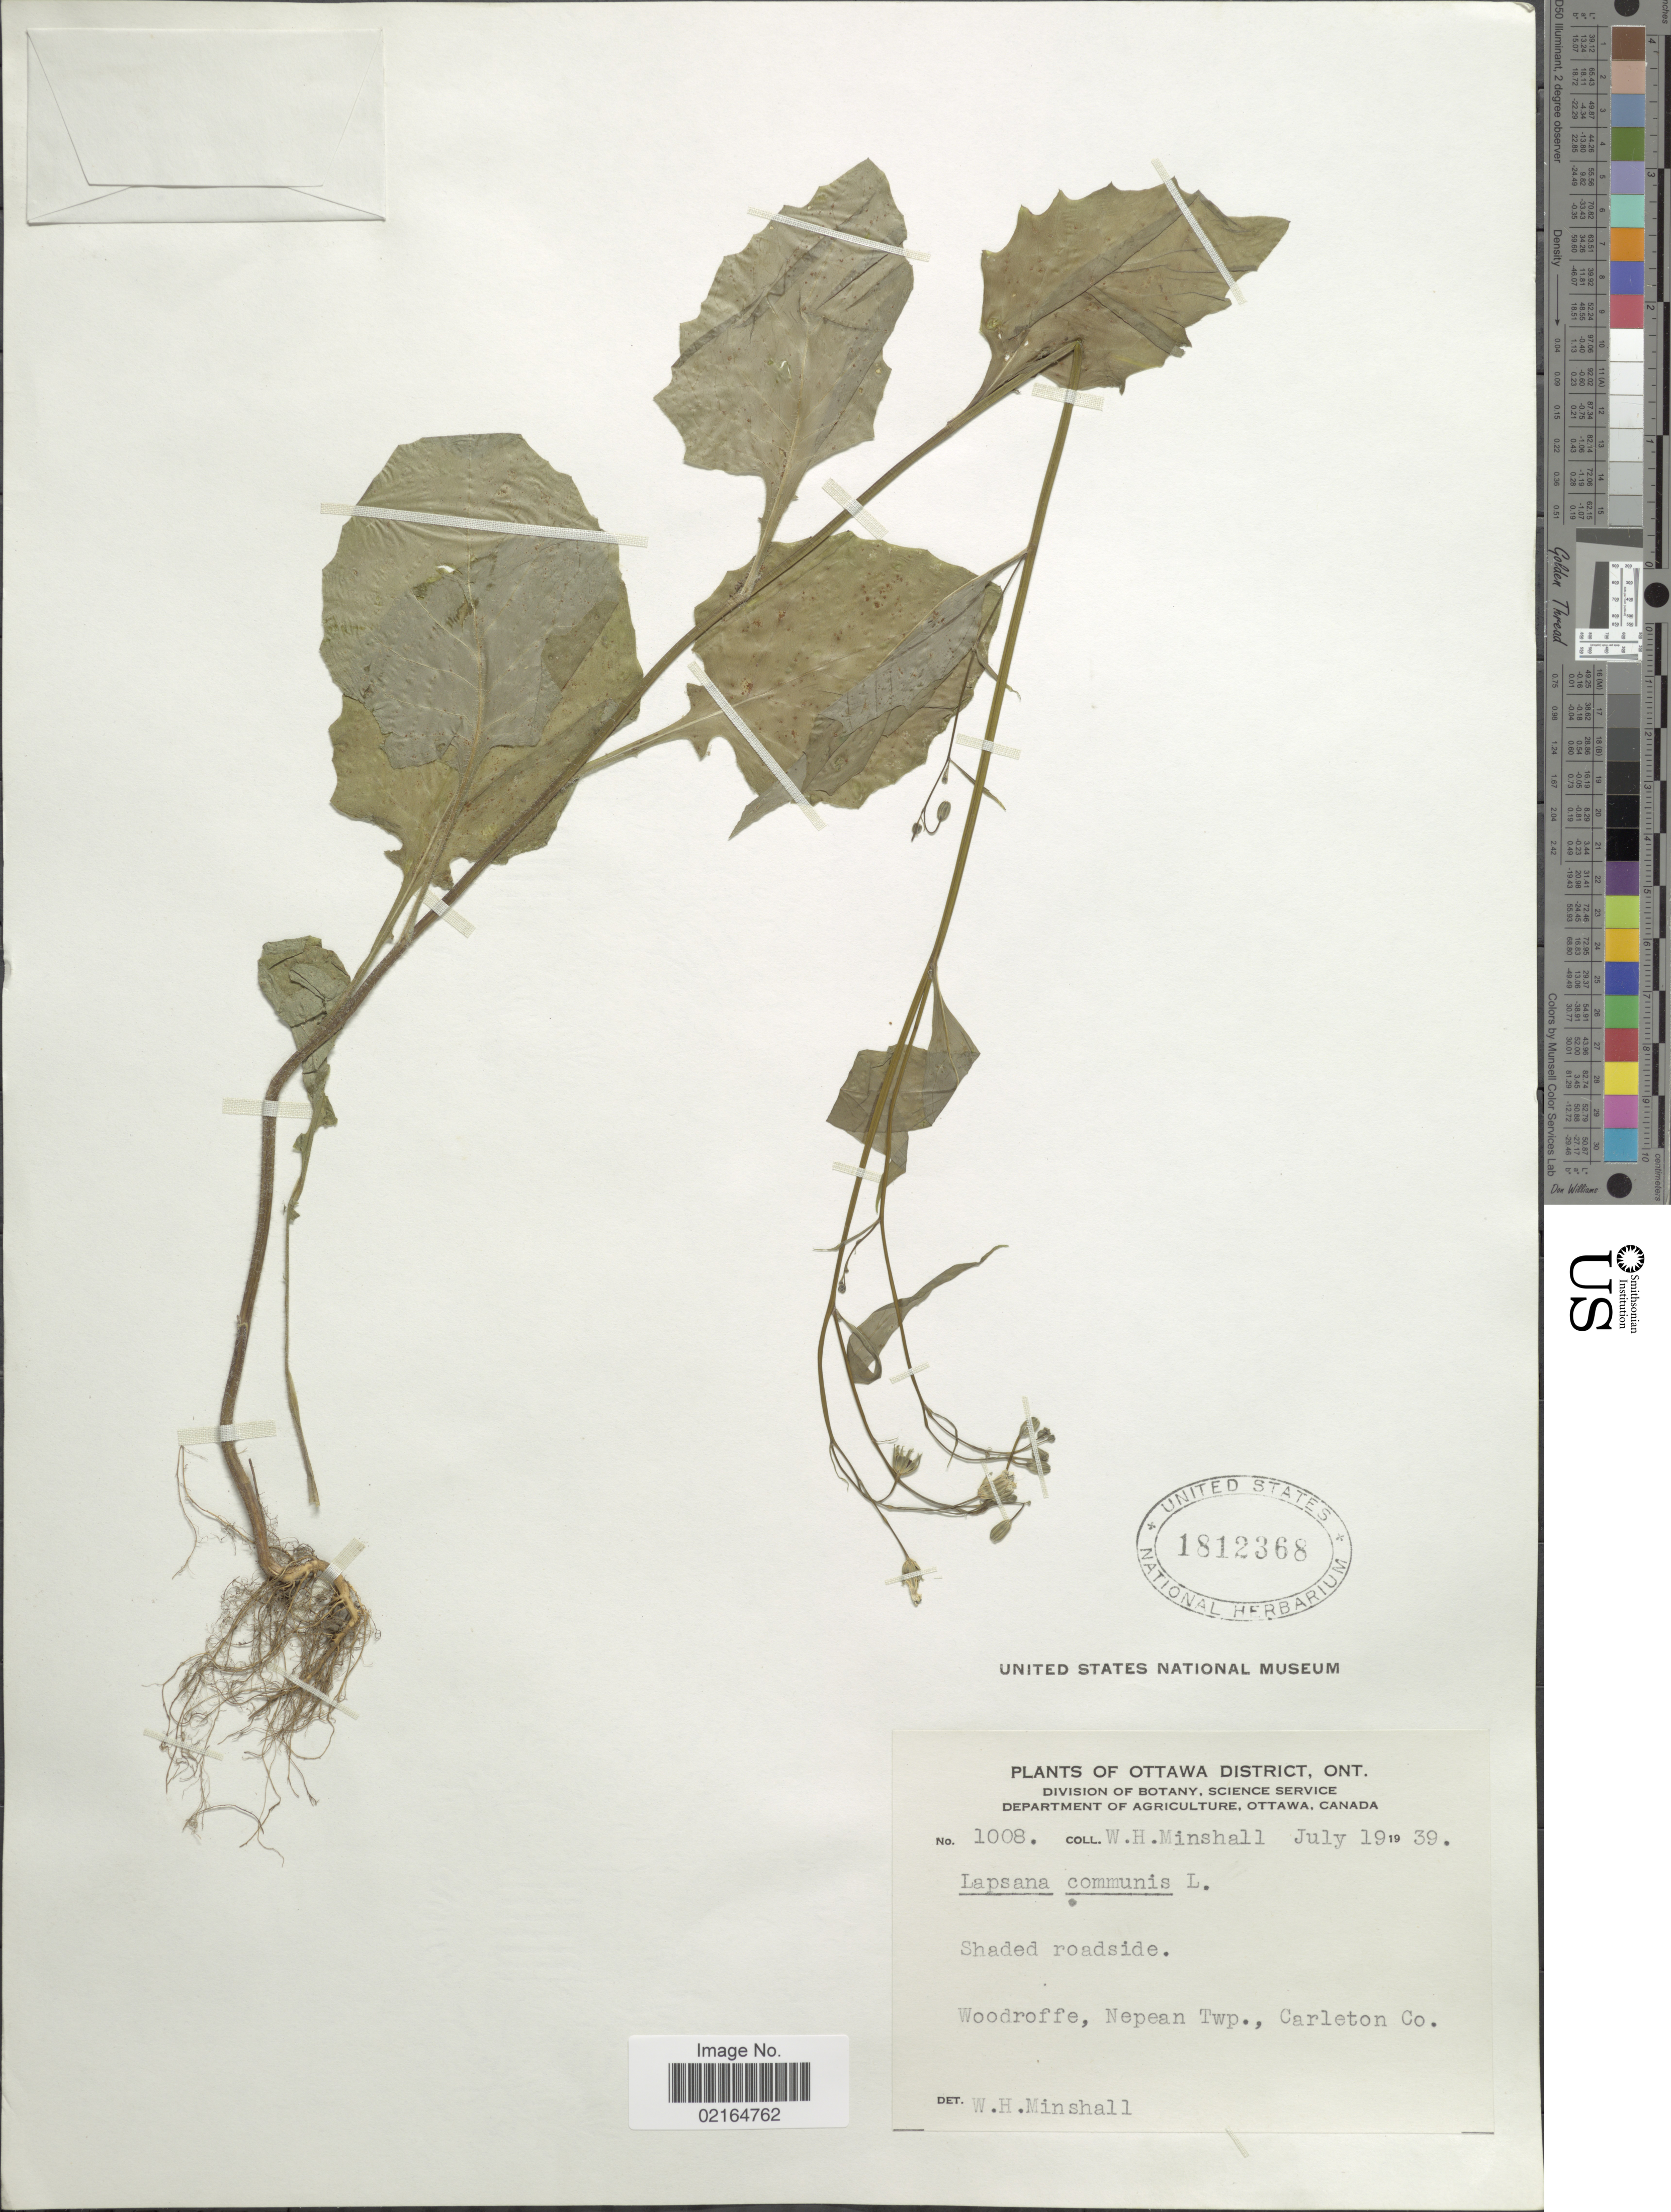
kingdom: Plantae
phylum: Tracheophyta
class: Magnoliopsida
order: Asterales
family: Asteraceae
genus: Lapsana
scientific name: Lapsana communis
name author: L.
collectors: W. Minshall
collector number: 1008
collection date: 1939-07-19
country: Canada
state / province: Ontario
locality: Ottawa district, shaded roadside, Woodroffe, Nepean Twp., Carleton Co.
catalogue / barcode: US 1812368